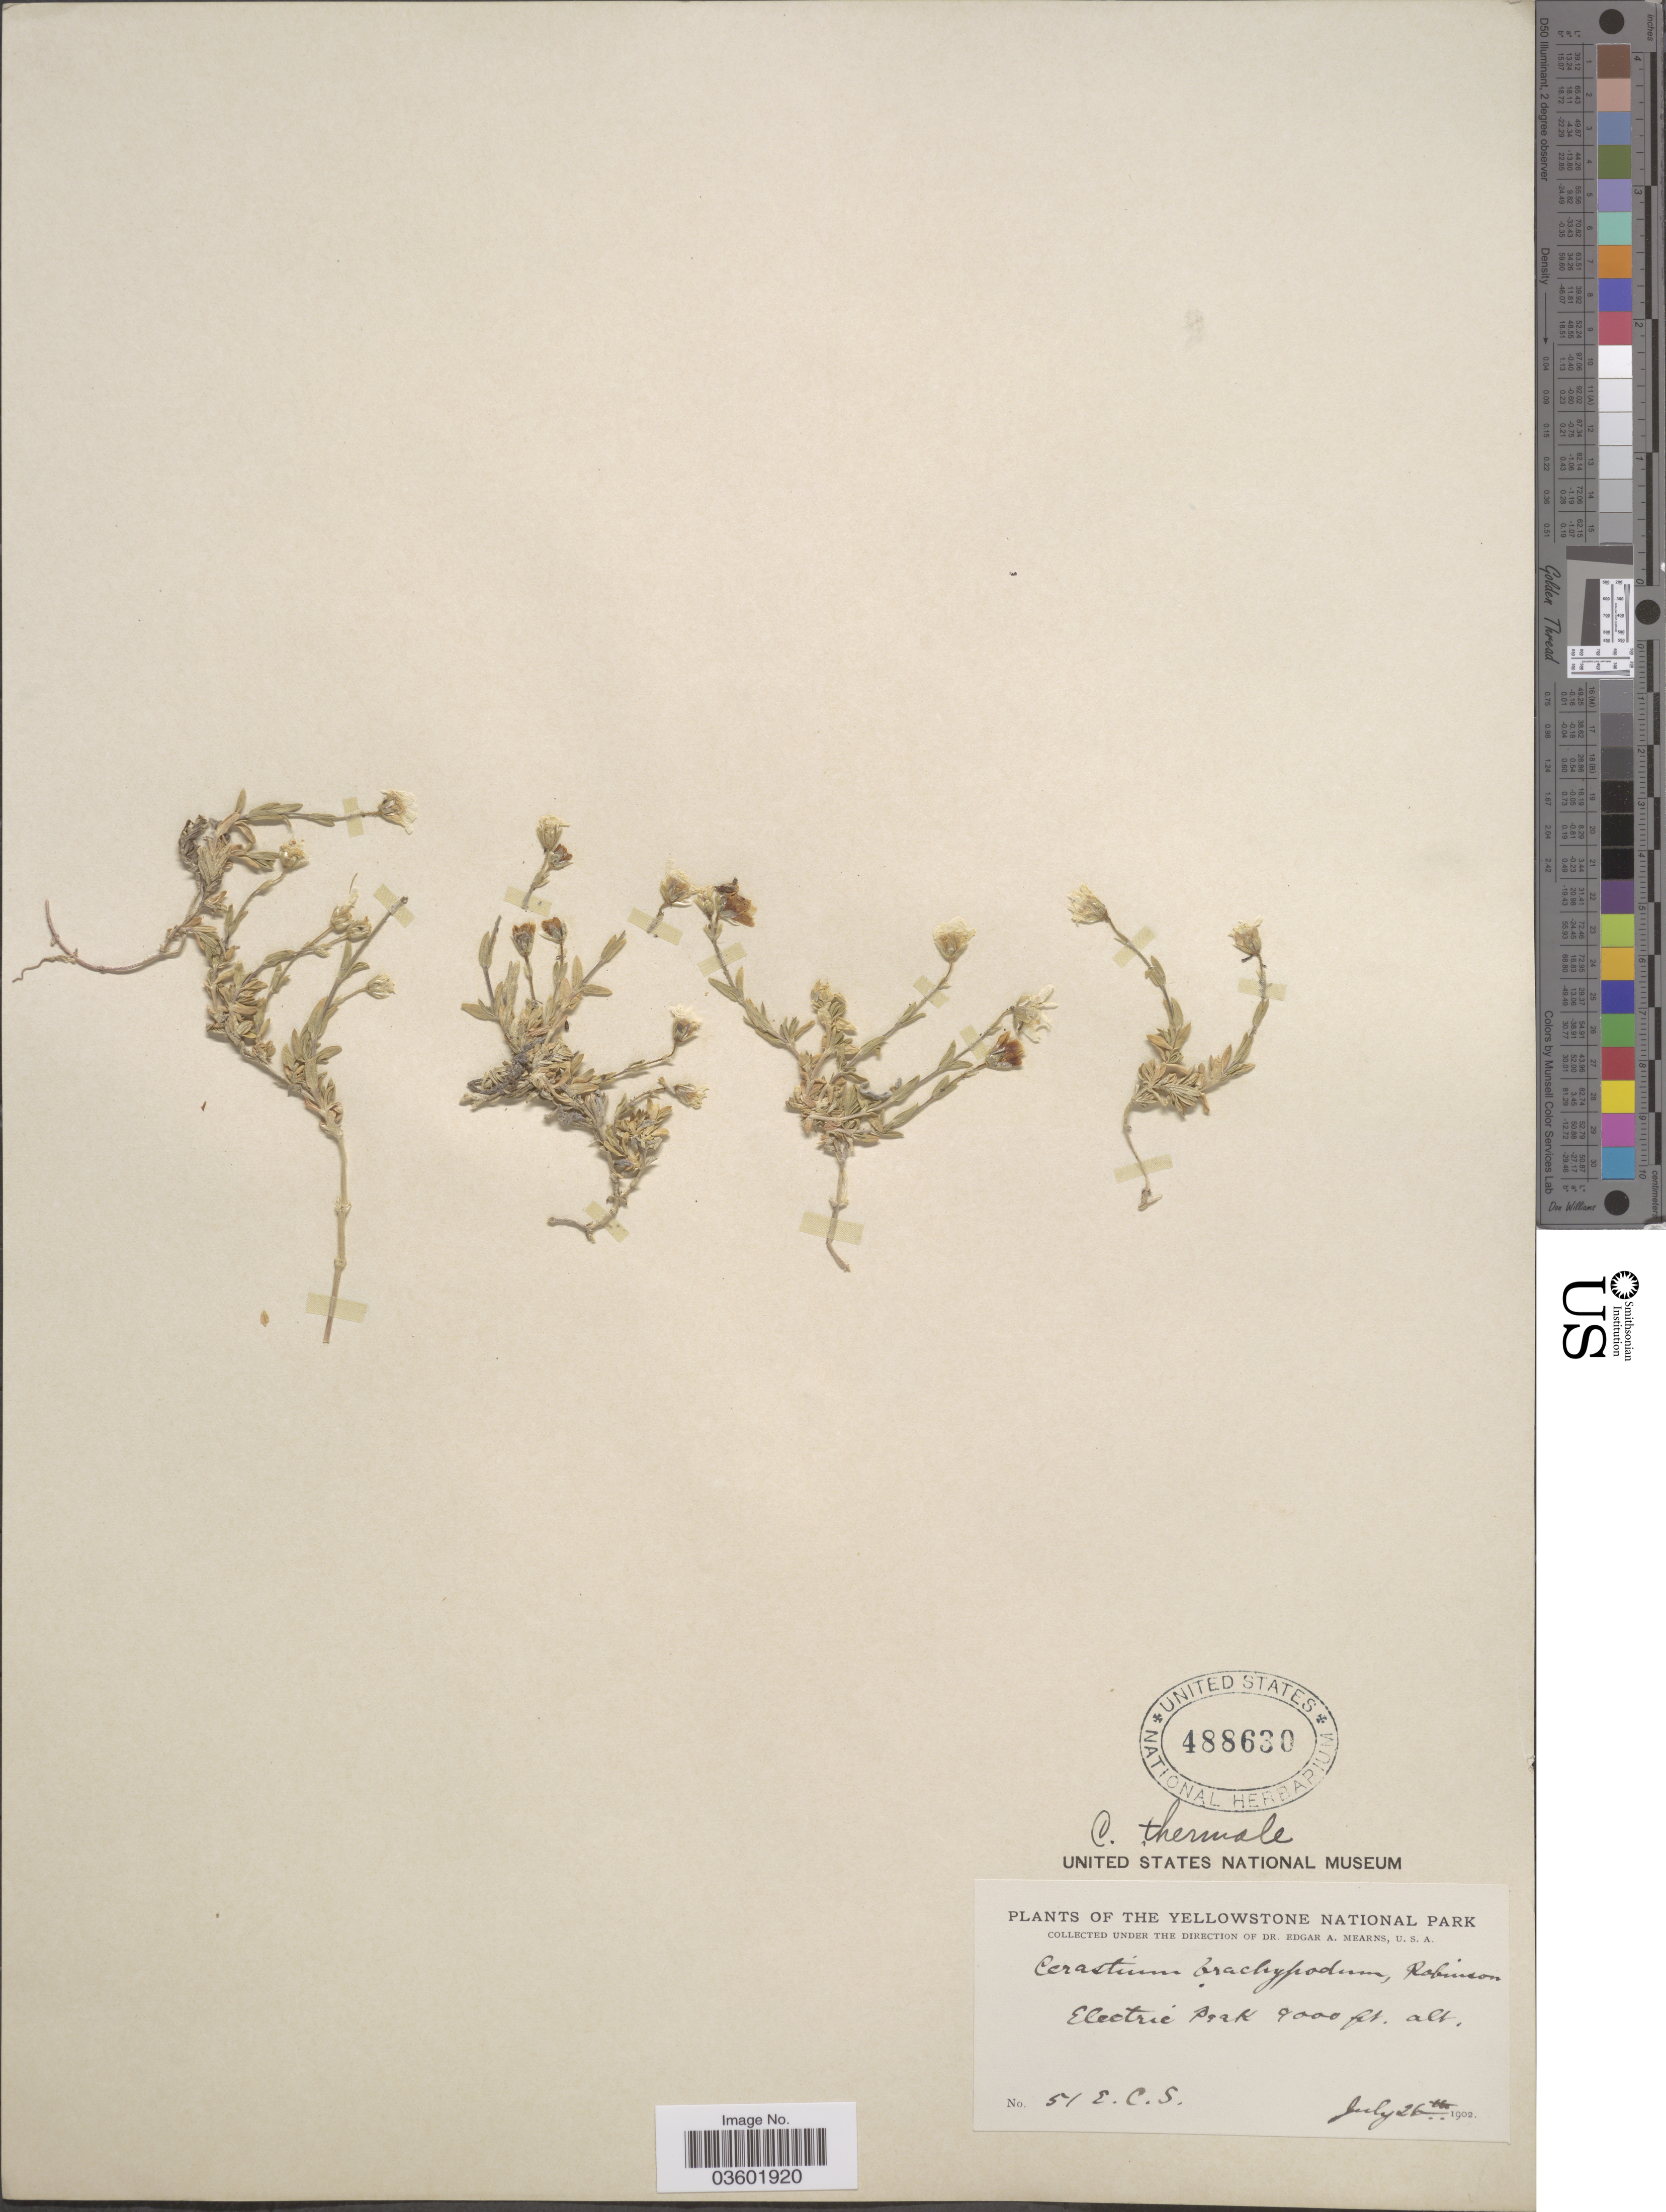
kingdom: Plantae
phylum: Tracheophyta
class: Magnoliopsida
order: Caryophyllales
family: Caryophyllaceae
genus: Cerastium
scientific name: Cerastium thermale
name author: Rydb.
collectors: E. C. Smith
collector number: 51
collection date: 1902-07-26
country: United States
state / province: Montana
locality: Yellowstone National Park. Electric Peak.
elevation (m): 2743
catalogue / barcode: US 488630